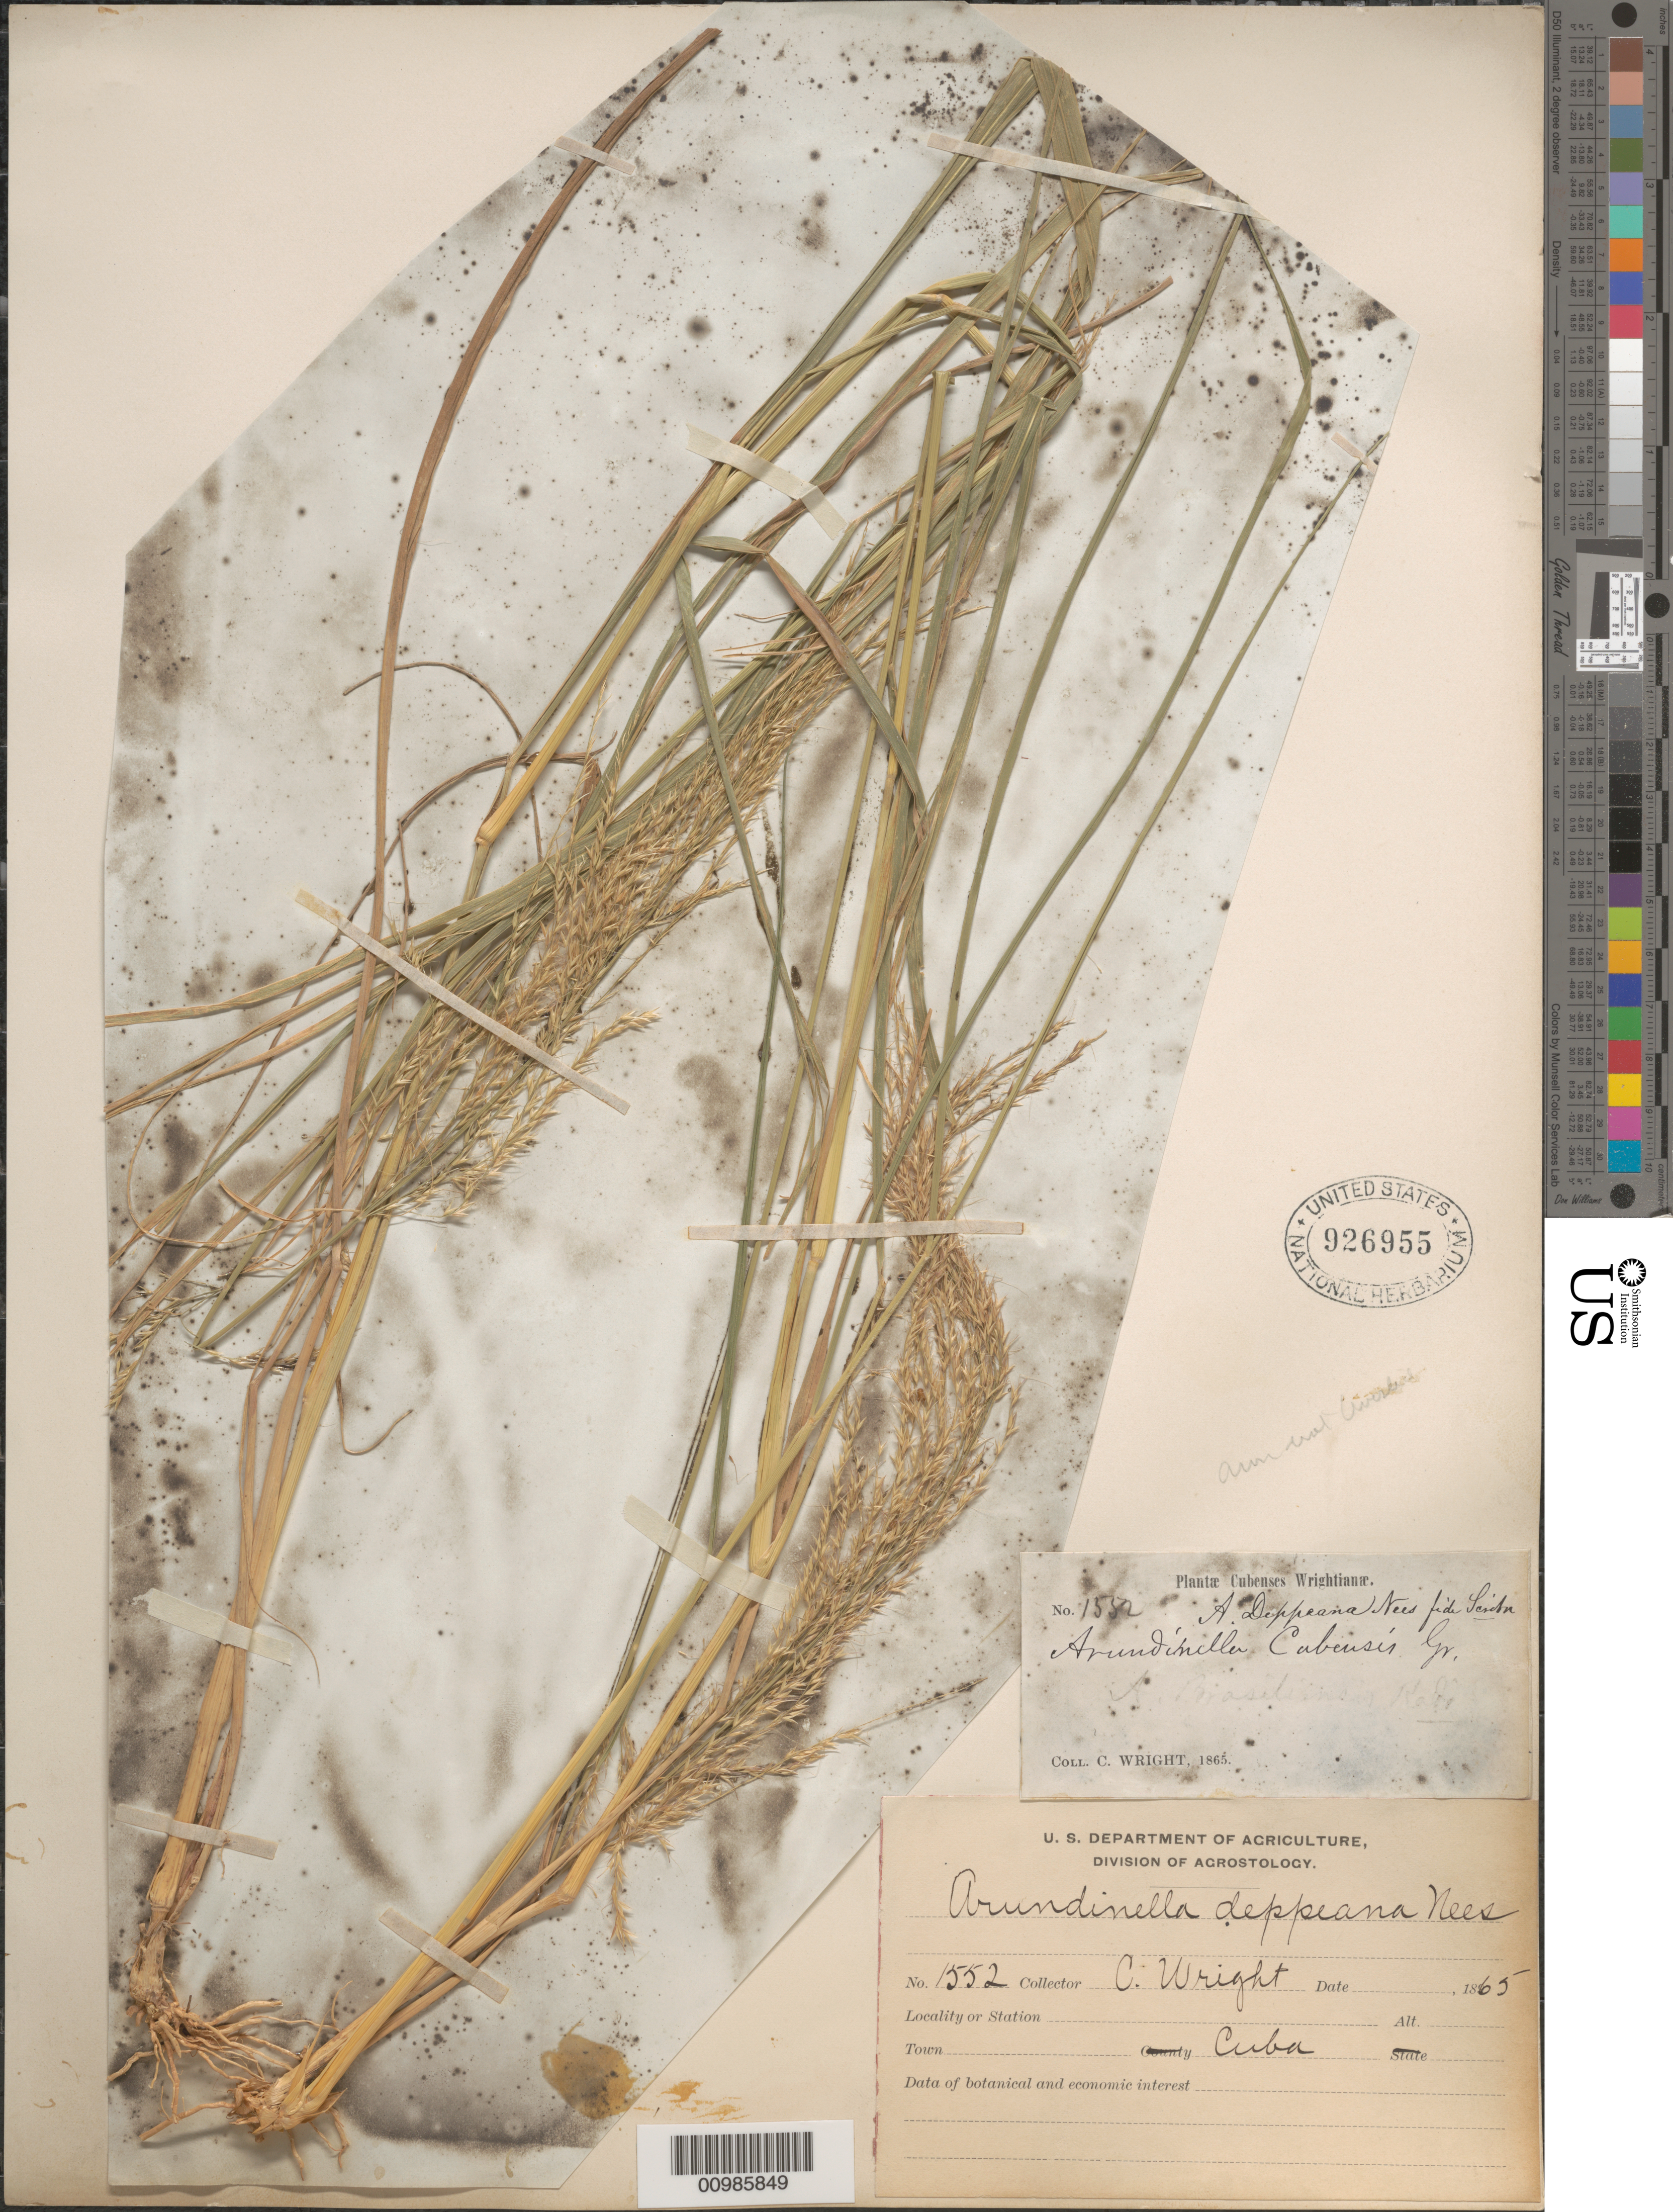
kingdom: Plantae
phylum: Tracheophyta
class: Liliopsida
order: Poales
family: Poaceae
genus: Arundinella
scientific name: Arundinella berteroniana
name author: (Schult.) Hitchc. & Chase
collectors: C. Wright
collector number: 1552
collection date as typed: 1865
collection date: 1865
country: Cuba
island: Cuba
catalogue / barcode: US 926955